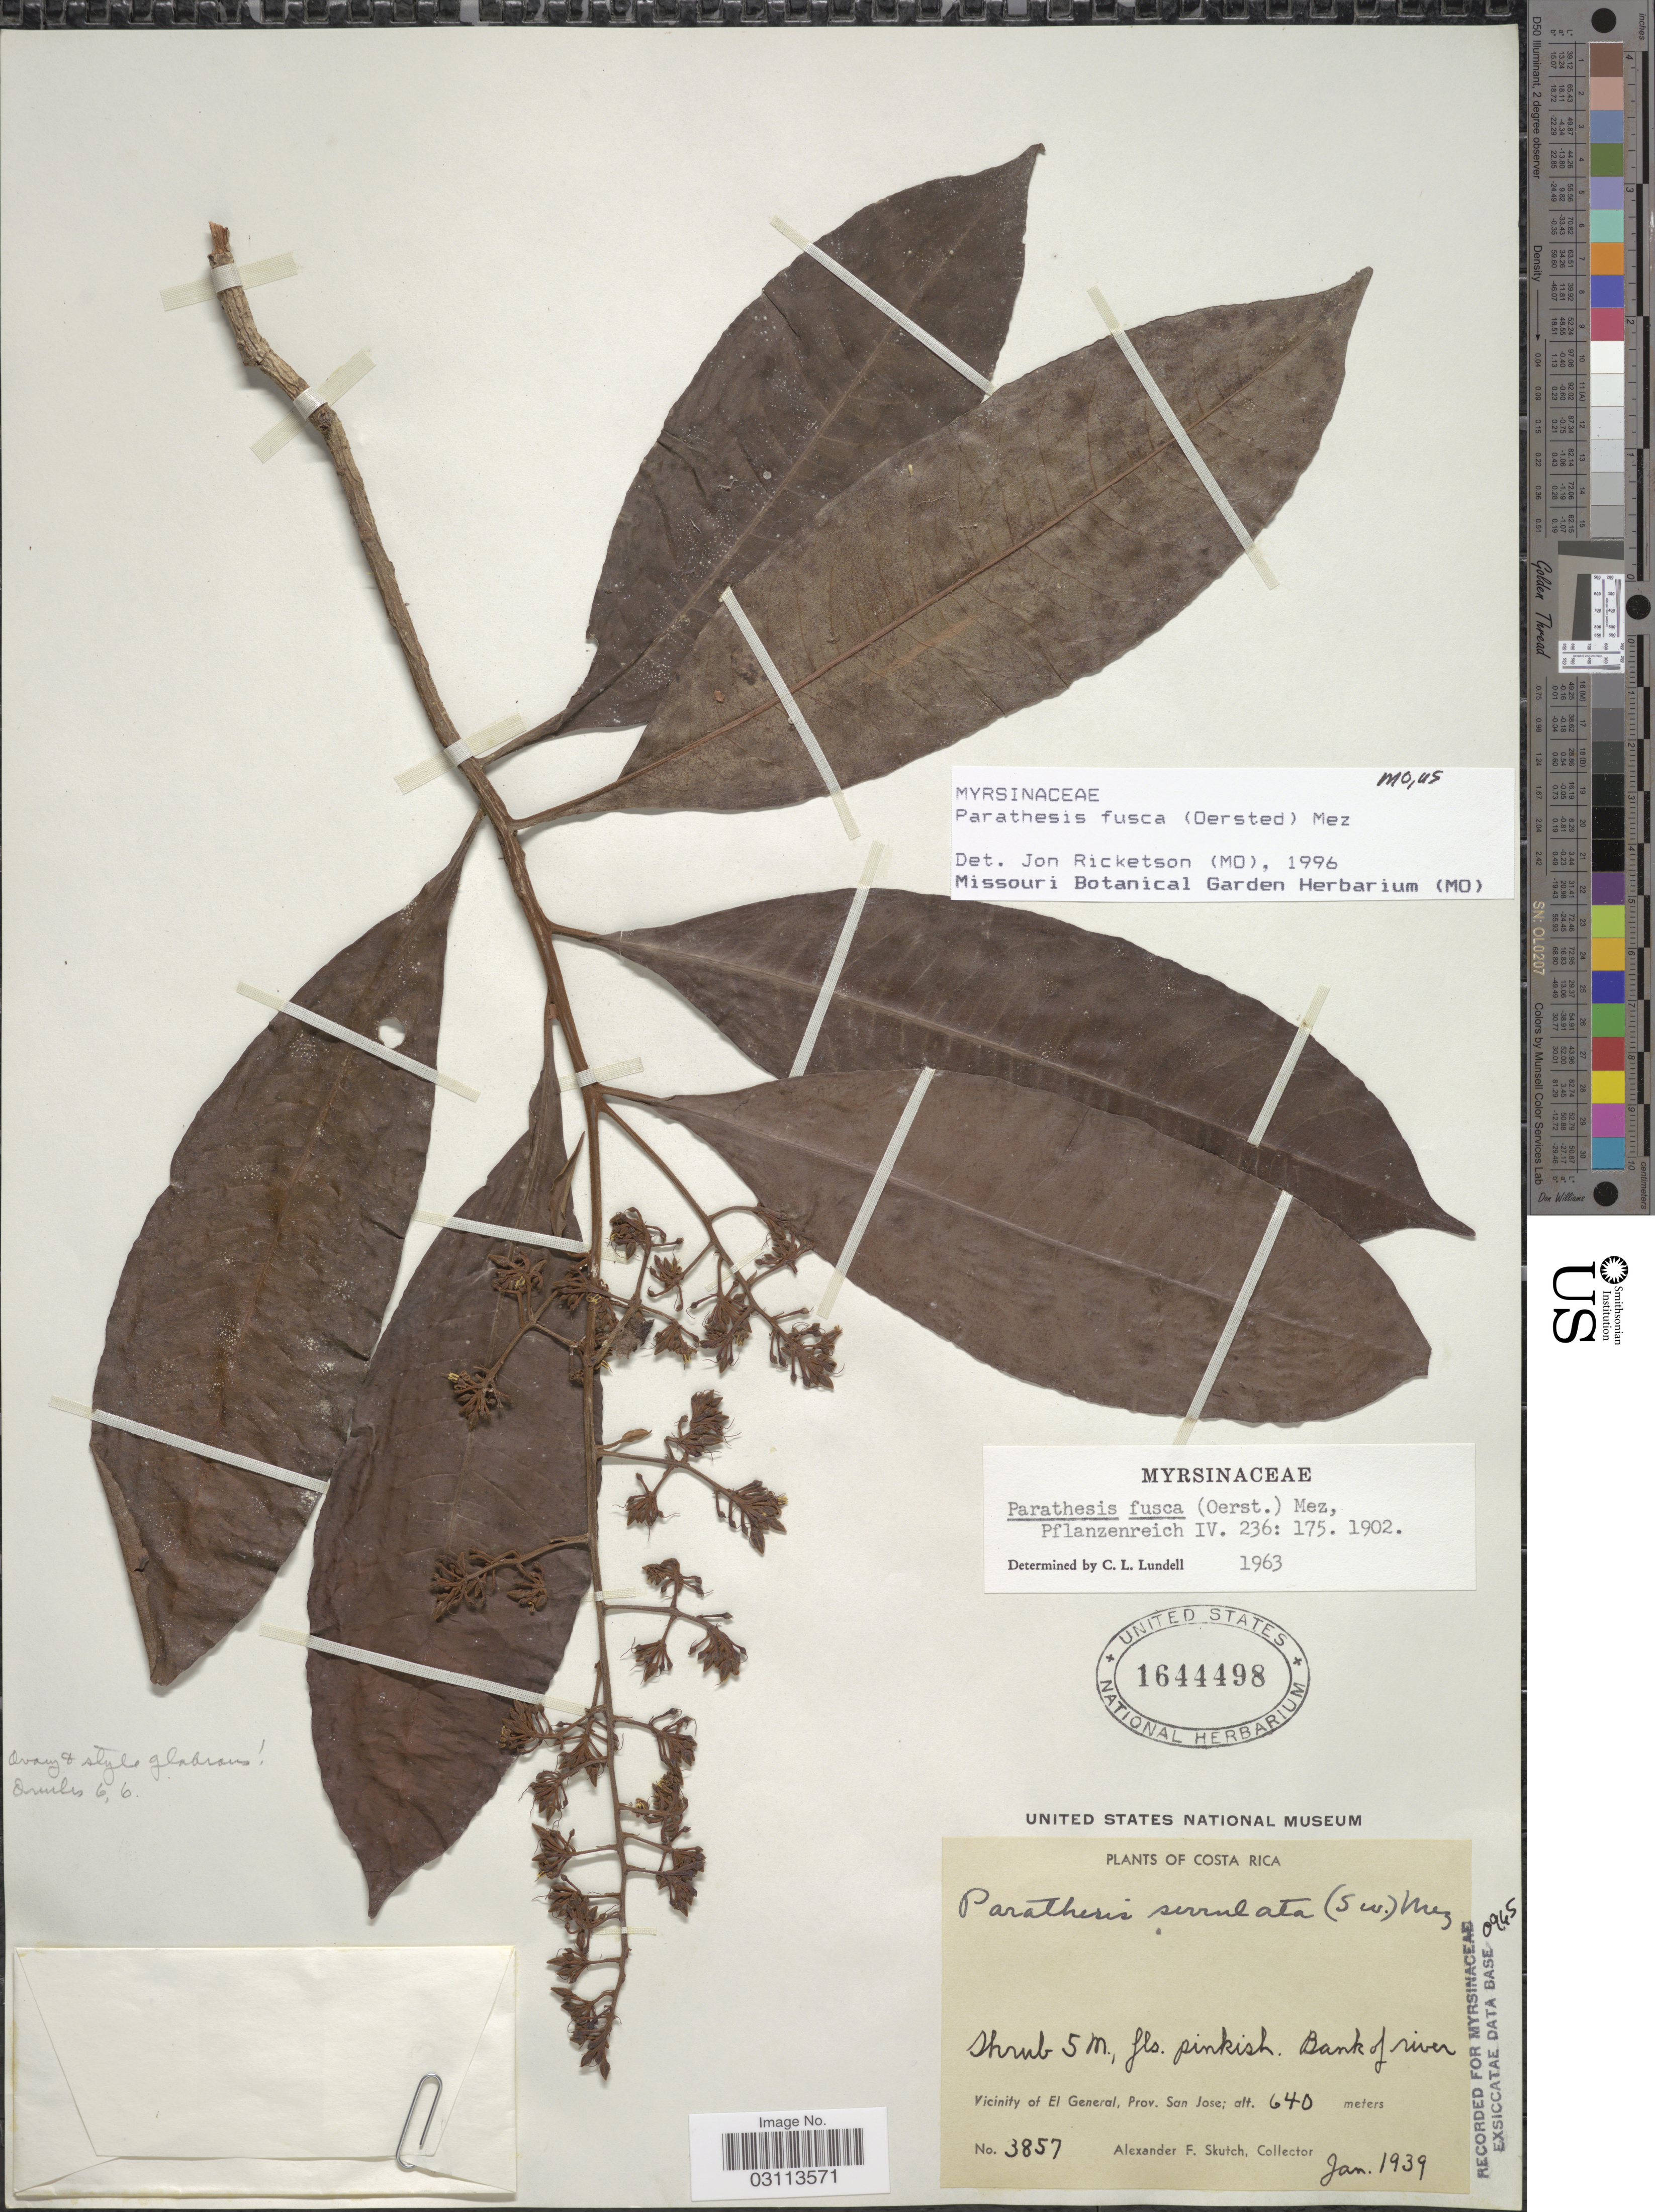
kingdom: Plantae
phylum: Tracheophyta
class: Magnoliopsida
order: Ericales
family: Primulaceae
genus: Parathesis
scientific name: Parathesis fusca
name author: (Oerst.) Mez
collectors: A. F. Skutch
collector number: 3857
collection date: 1939-01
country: Costa Rica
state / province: San José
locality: Vicinity of El General.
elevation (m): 640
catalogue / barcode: US 1644498